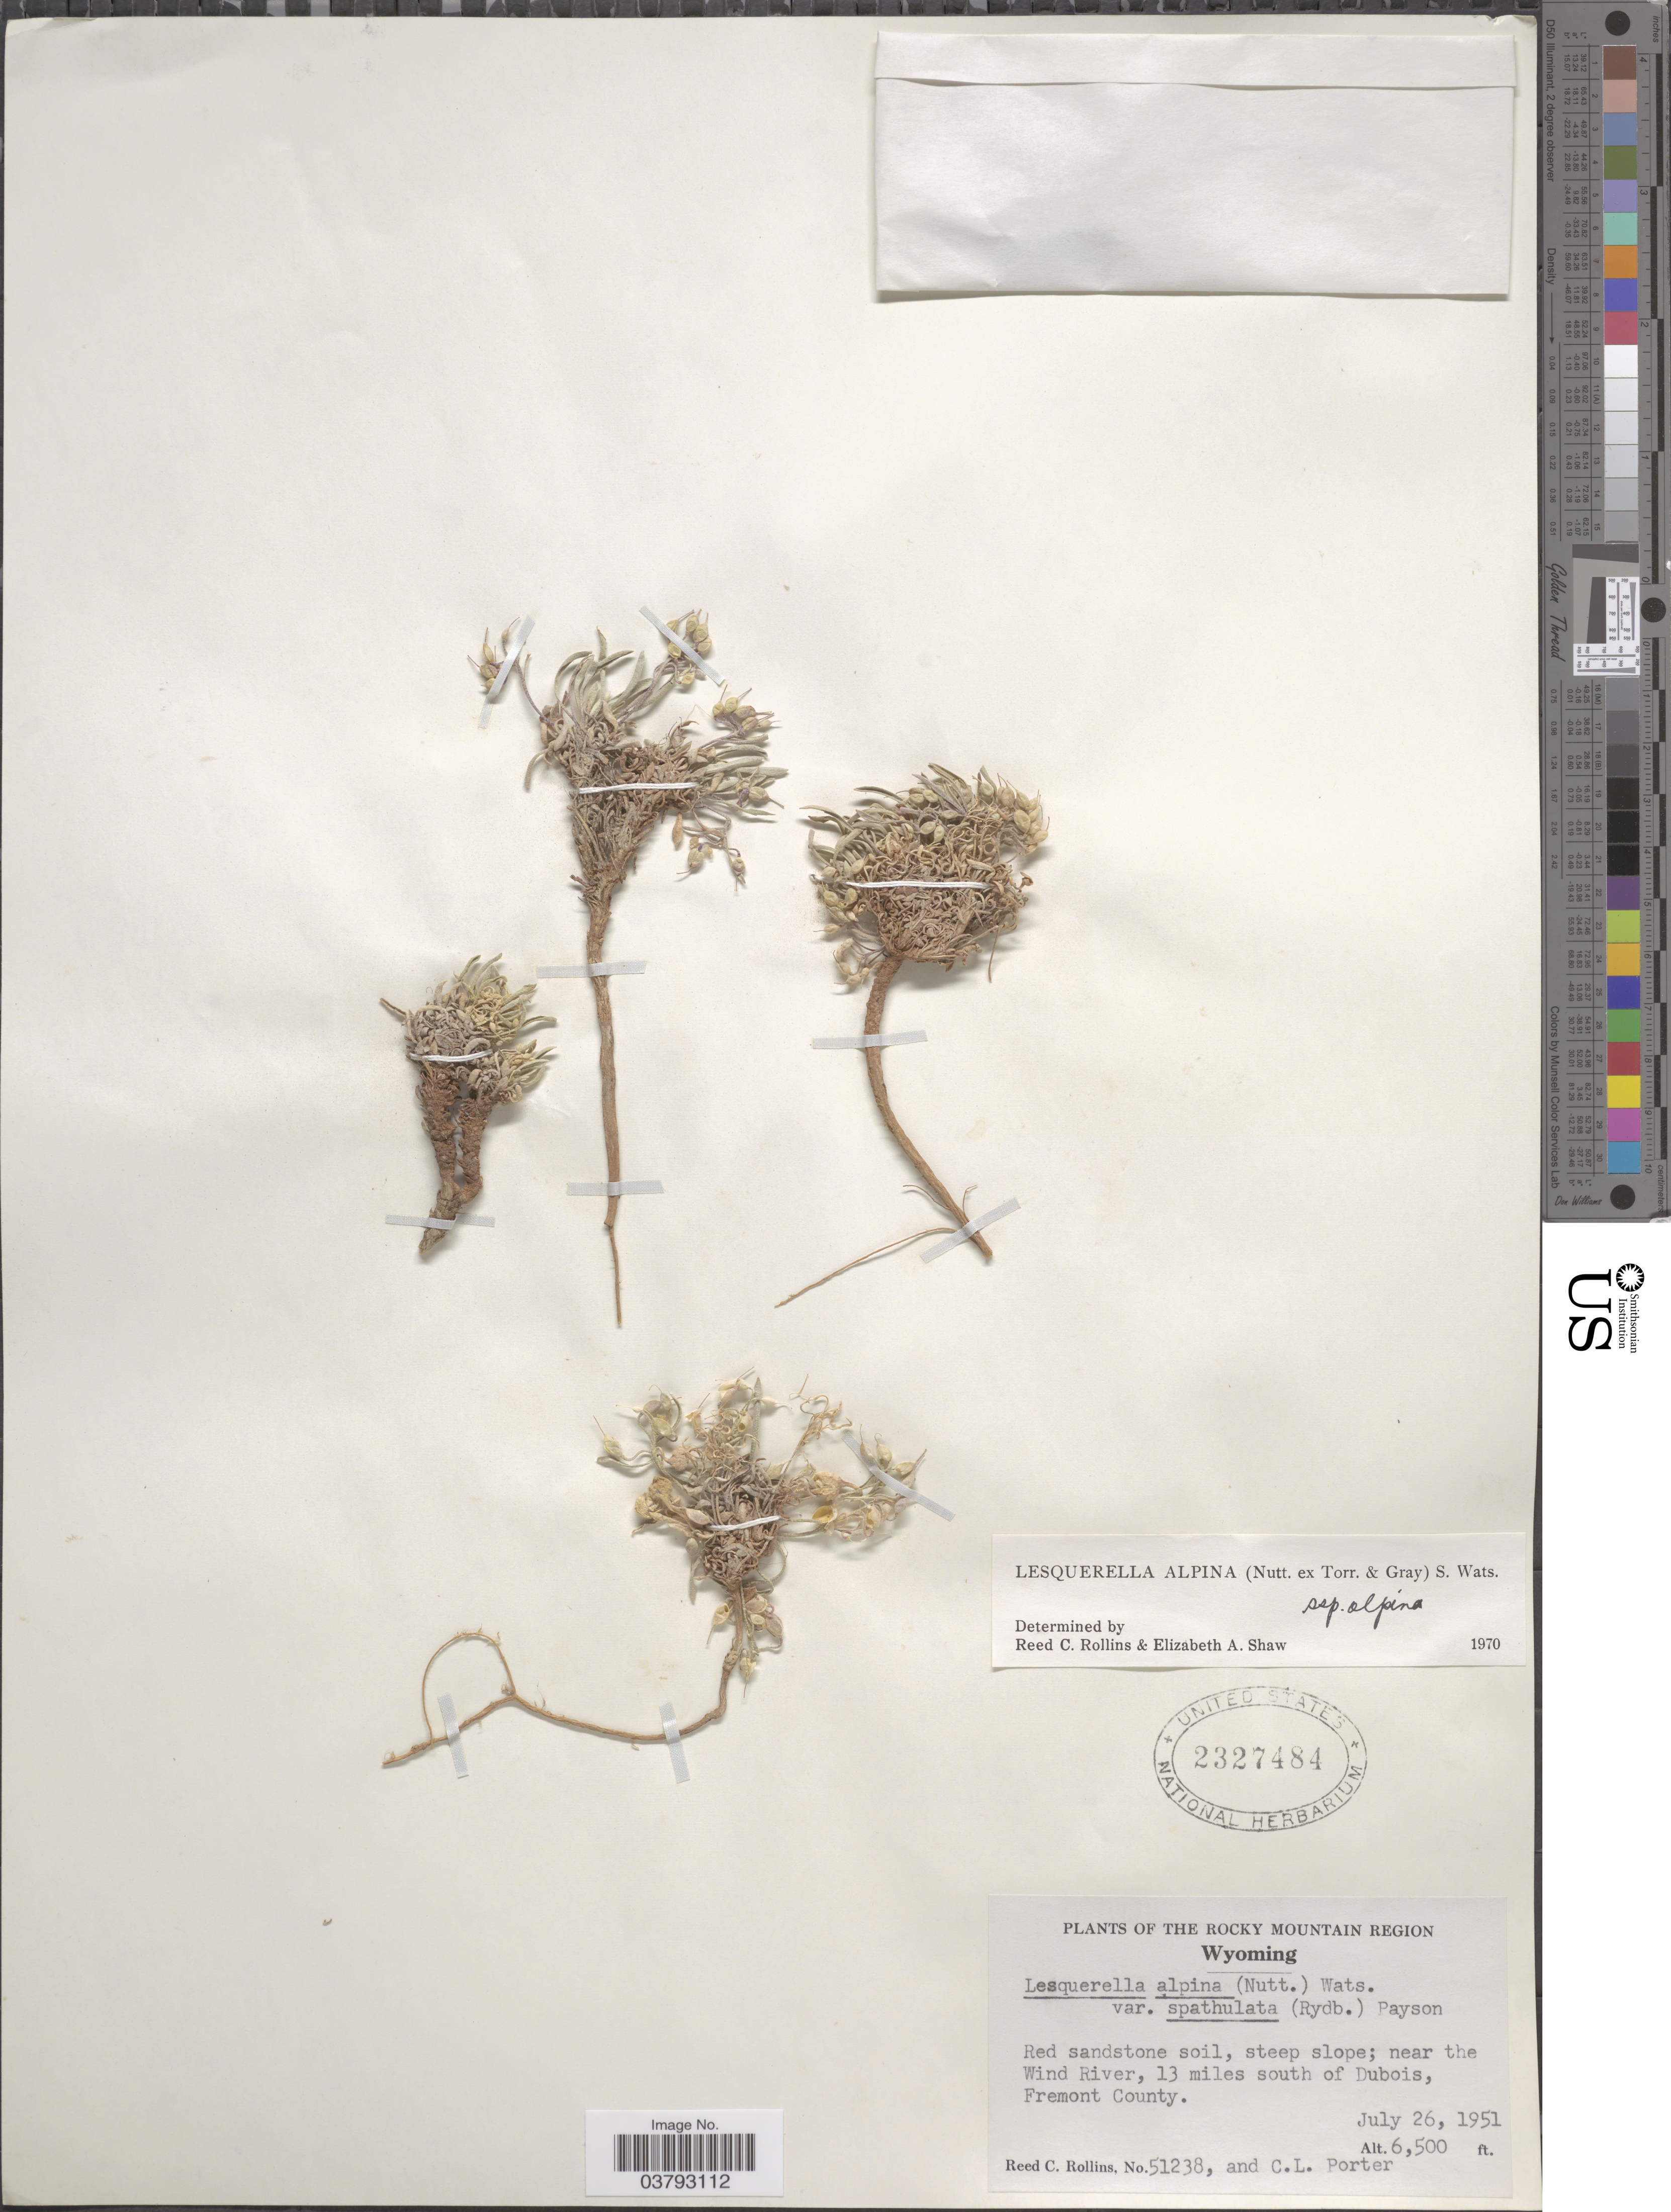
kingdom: Plantae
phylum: Tracheophyta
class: Magnoliopsida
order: Brassicales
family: Brassicaceae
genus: Lesquerella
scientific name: Lesquerella alpina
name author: (Nutt.) S. Watson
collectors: R. C. Rollins & C. L. Porter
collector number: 51238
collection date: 1951-07-26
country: United States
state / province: Wyoming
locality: The Rocky Mountain Region. Near the Wind River, 13 miles south of Dubois, Fremont County.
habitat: red sandstone soil, steep slope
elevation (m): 1981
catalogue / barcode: US 2327484